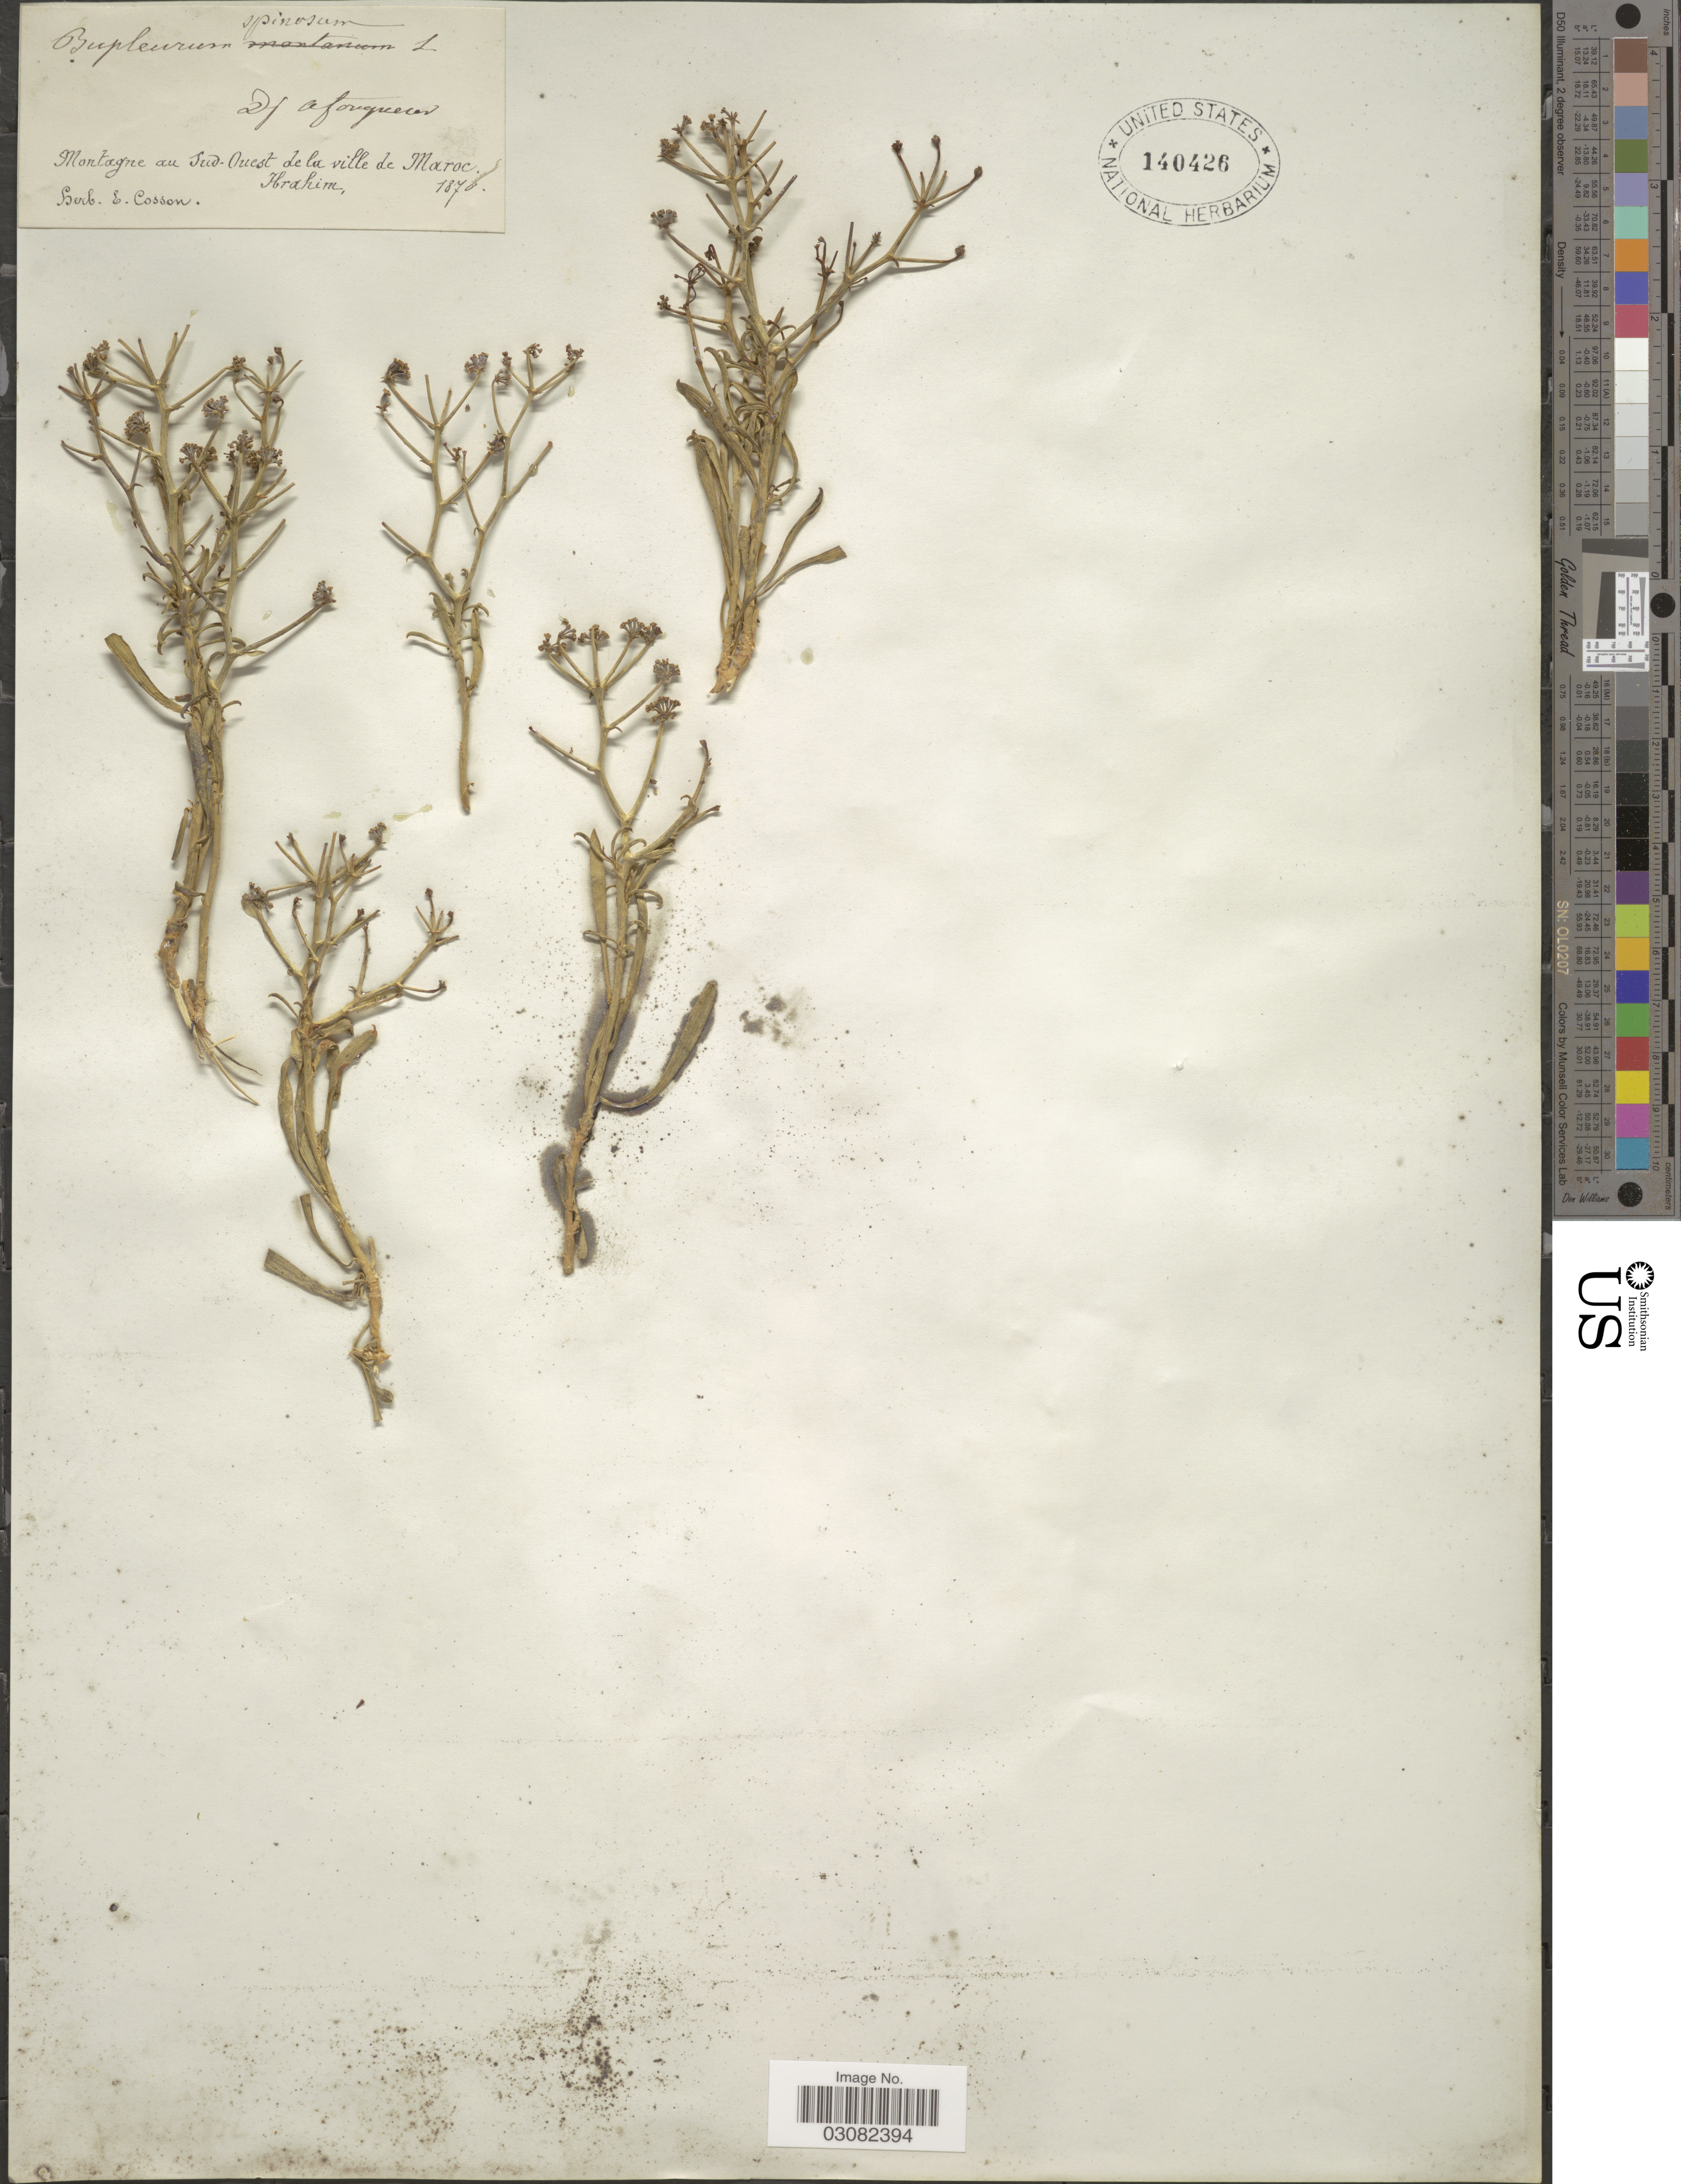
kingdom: Plantae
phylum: Tracheophyta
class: Magnoliopsida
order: Apiales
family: Apiaceae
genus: Bupleurum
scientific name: Bupleurum spinosum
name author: Gouan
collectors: -. Ibrahim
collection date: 1870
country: Morocco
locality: Montagne au sud-Ouest de la ville de Maroc.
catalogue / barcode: US 140426